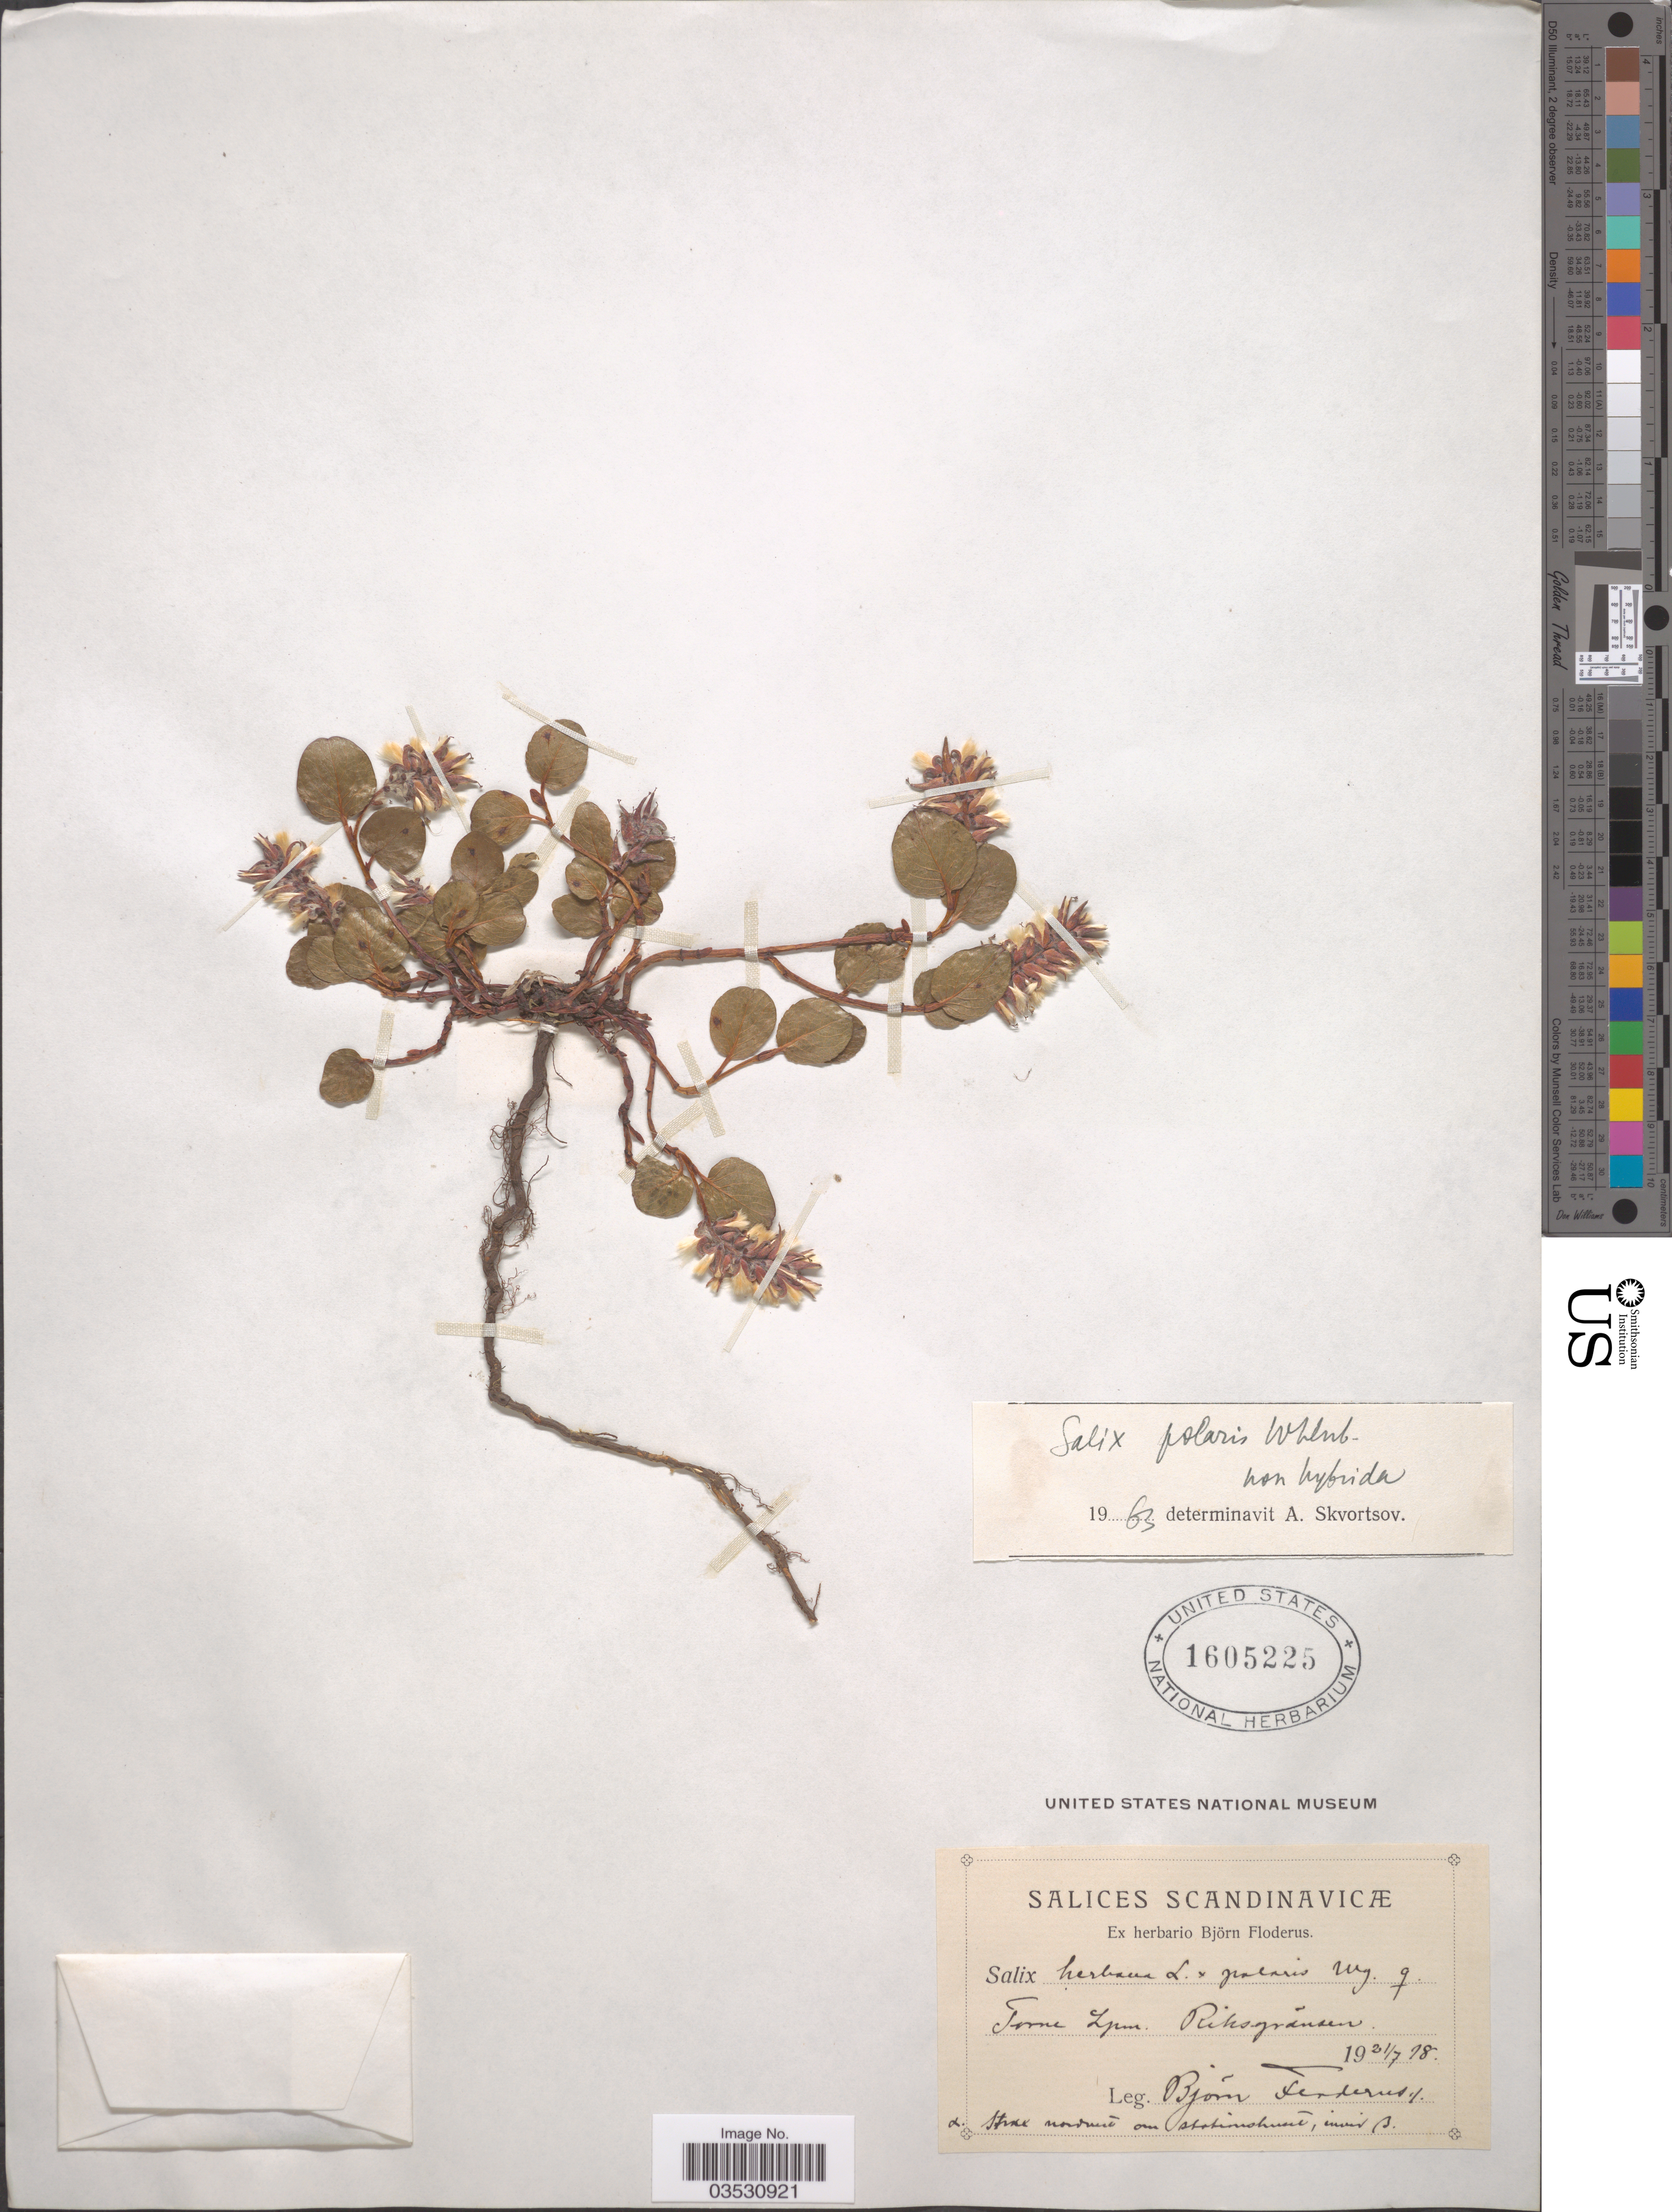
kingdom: Plantae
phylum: Tracheophyta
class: Magnoliopsida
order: Malpighiales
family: Salicaceae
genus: Salix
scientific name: Salix polaris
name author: Wahlenb.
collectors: B. G. O. Floderus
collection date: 1978-07-21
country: Sweden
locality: Scandinavicæ. Torne Lpm. Riksgrãnsen.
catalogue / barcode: US 1605225